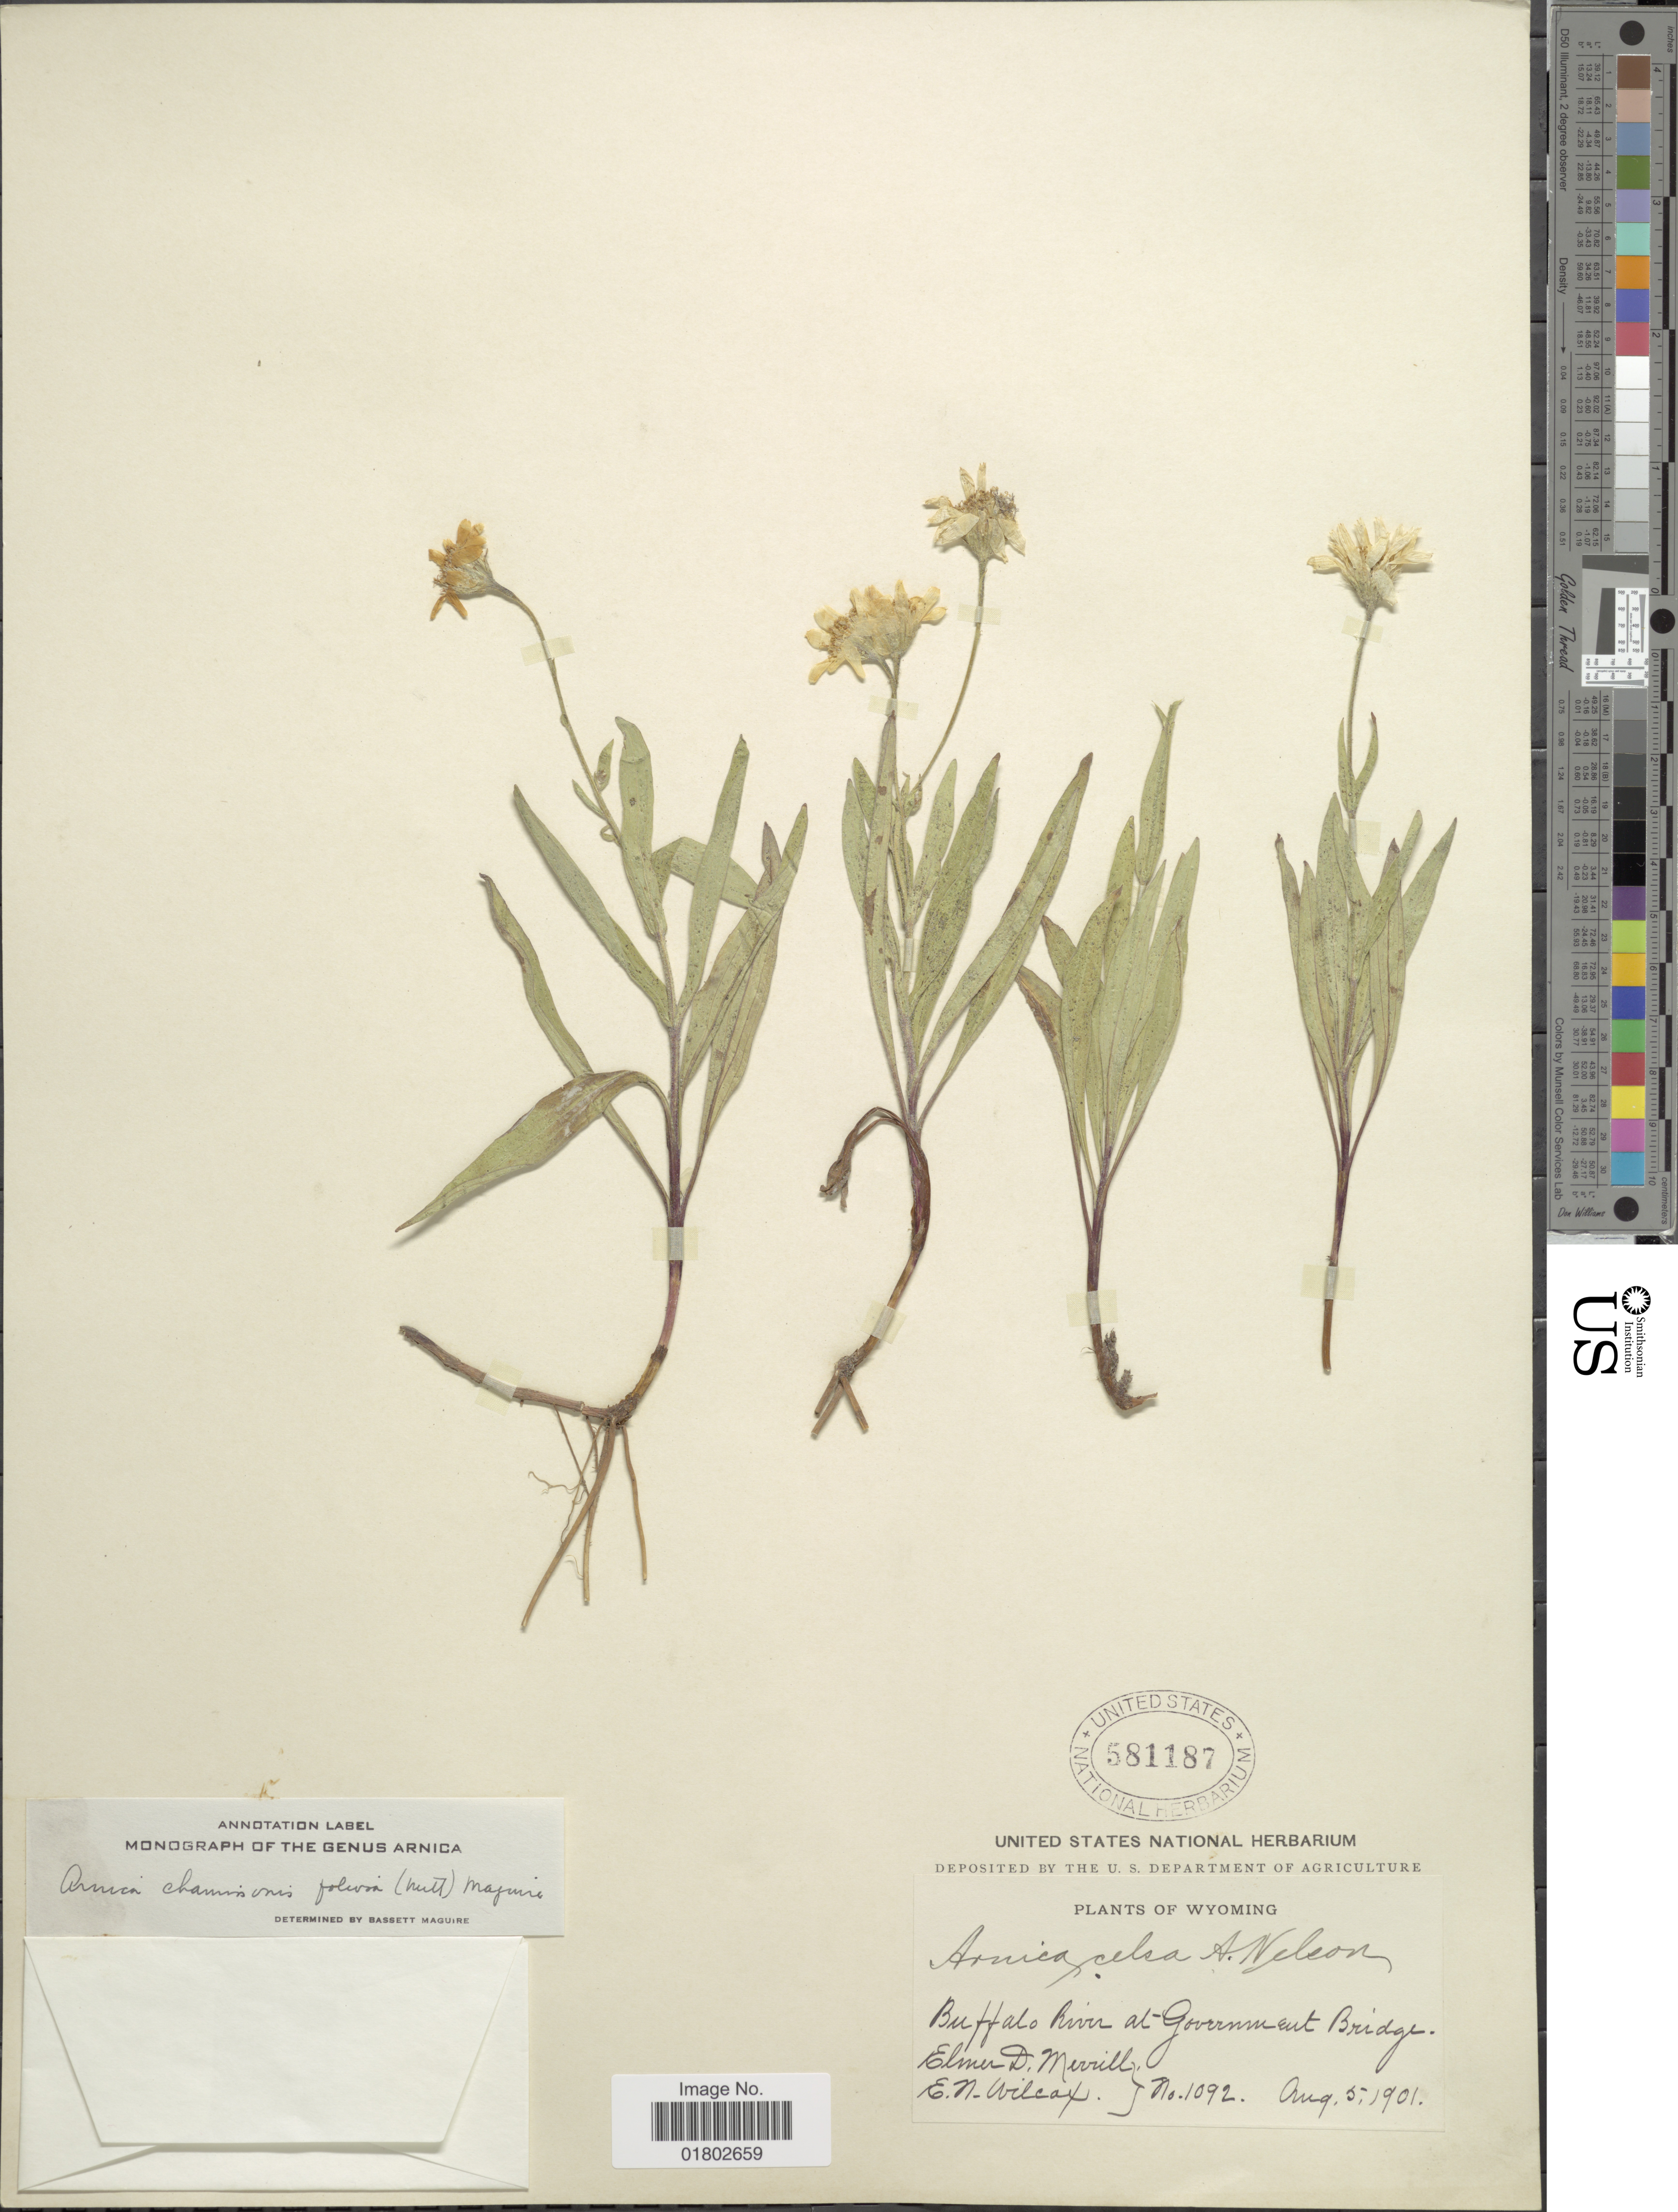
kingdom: Plantae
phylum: Tracheophyta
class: Magnoliopsida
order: Asterales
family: Asteraceae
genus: Arnica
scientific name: Arnica chamissonis subsp. foliosa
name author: (Nutt.) Maguire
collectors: E. D. Merrill & E. Wilcox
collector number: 1092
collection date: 1901-08-05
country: United States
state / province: Wyoming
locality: Buffalo River at Government Bridge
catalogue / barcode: US 581187